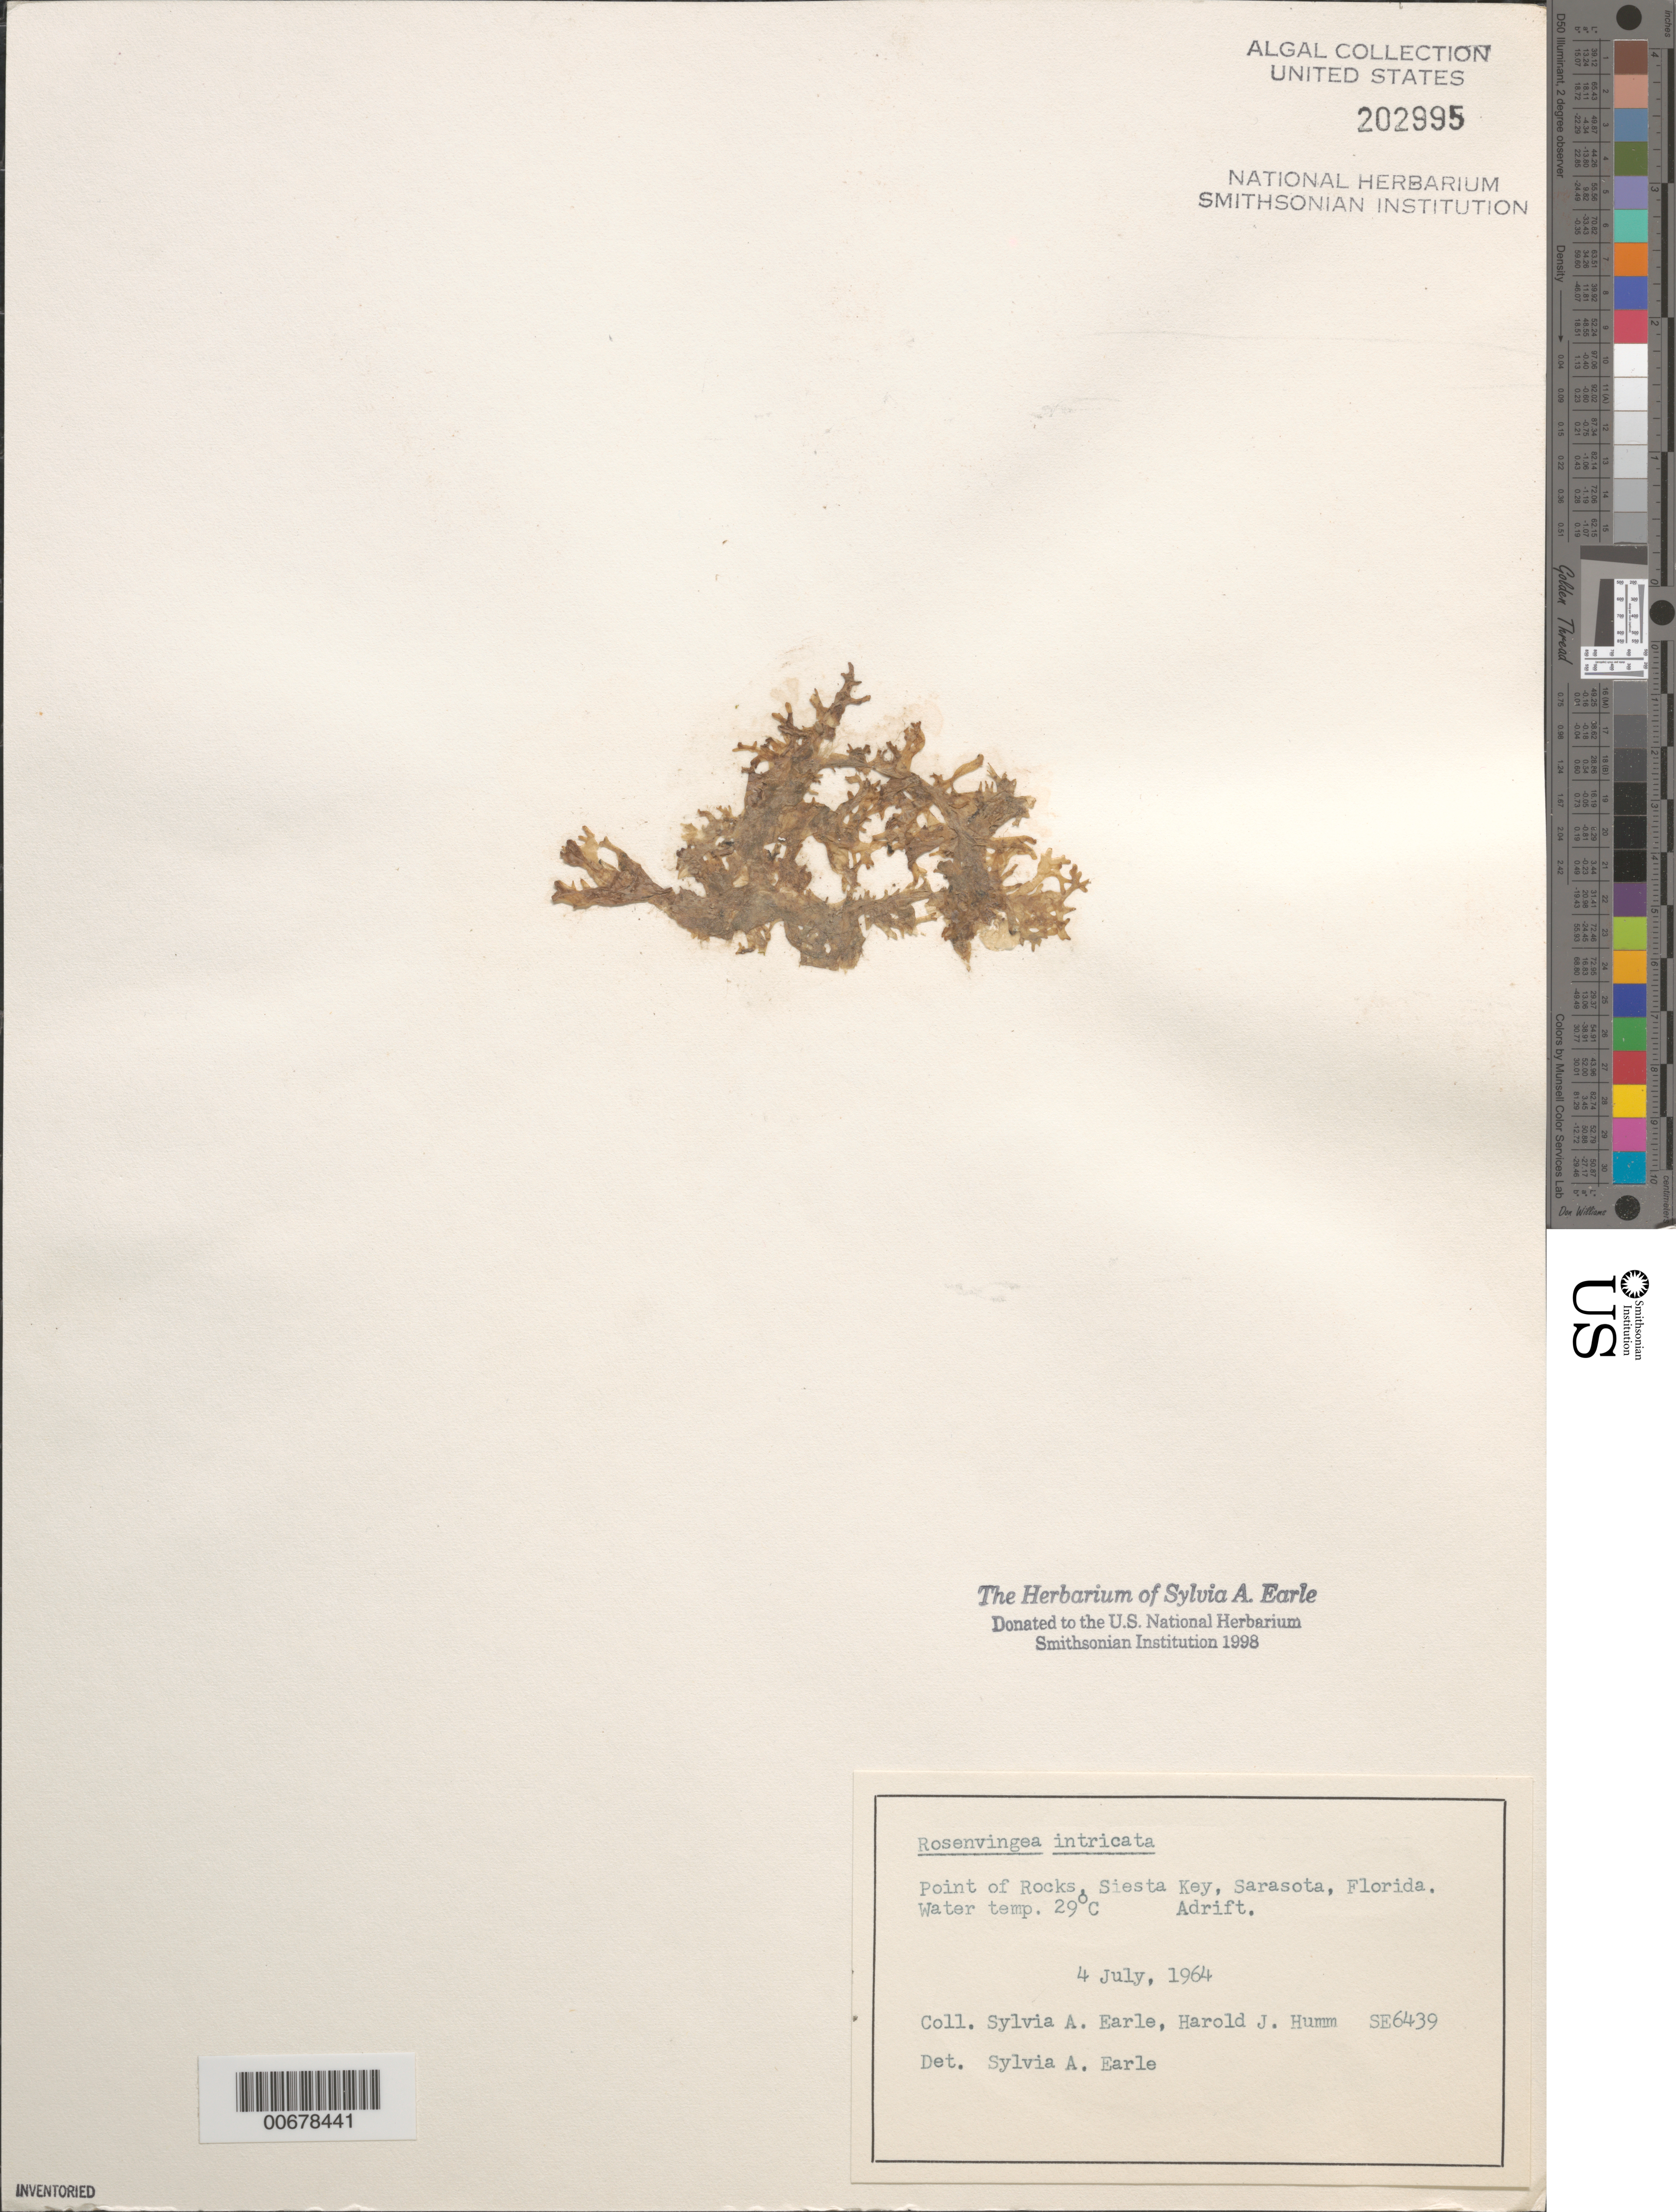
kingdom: Chromista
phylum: Ochrophyta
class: Phaeophyceae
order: Scytosiphonales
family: Scytosiphonaceae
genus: Rosenvingea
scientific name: Rosenvingea endiviifolia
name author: (Martius) M.J. Wynne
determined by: Algae name updating Project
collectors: S. A. Earle & H. J. Humm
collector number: SE 6439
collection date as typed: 04 Jul 1964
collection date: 1964-07-04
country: United States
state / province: Florida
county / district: Sarasota County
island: Siesta Key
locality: Point of Rocks, Sarasota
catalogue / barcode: US 202995